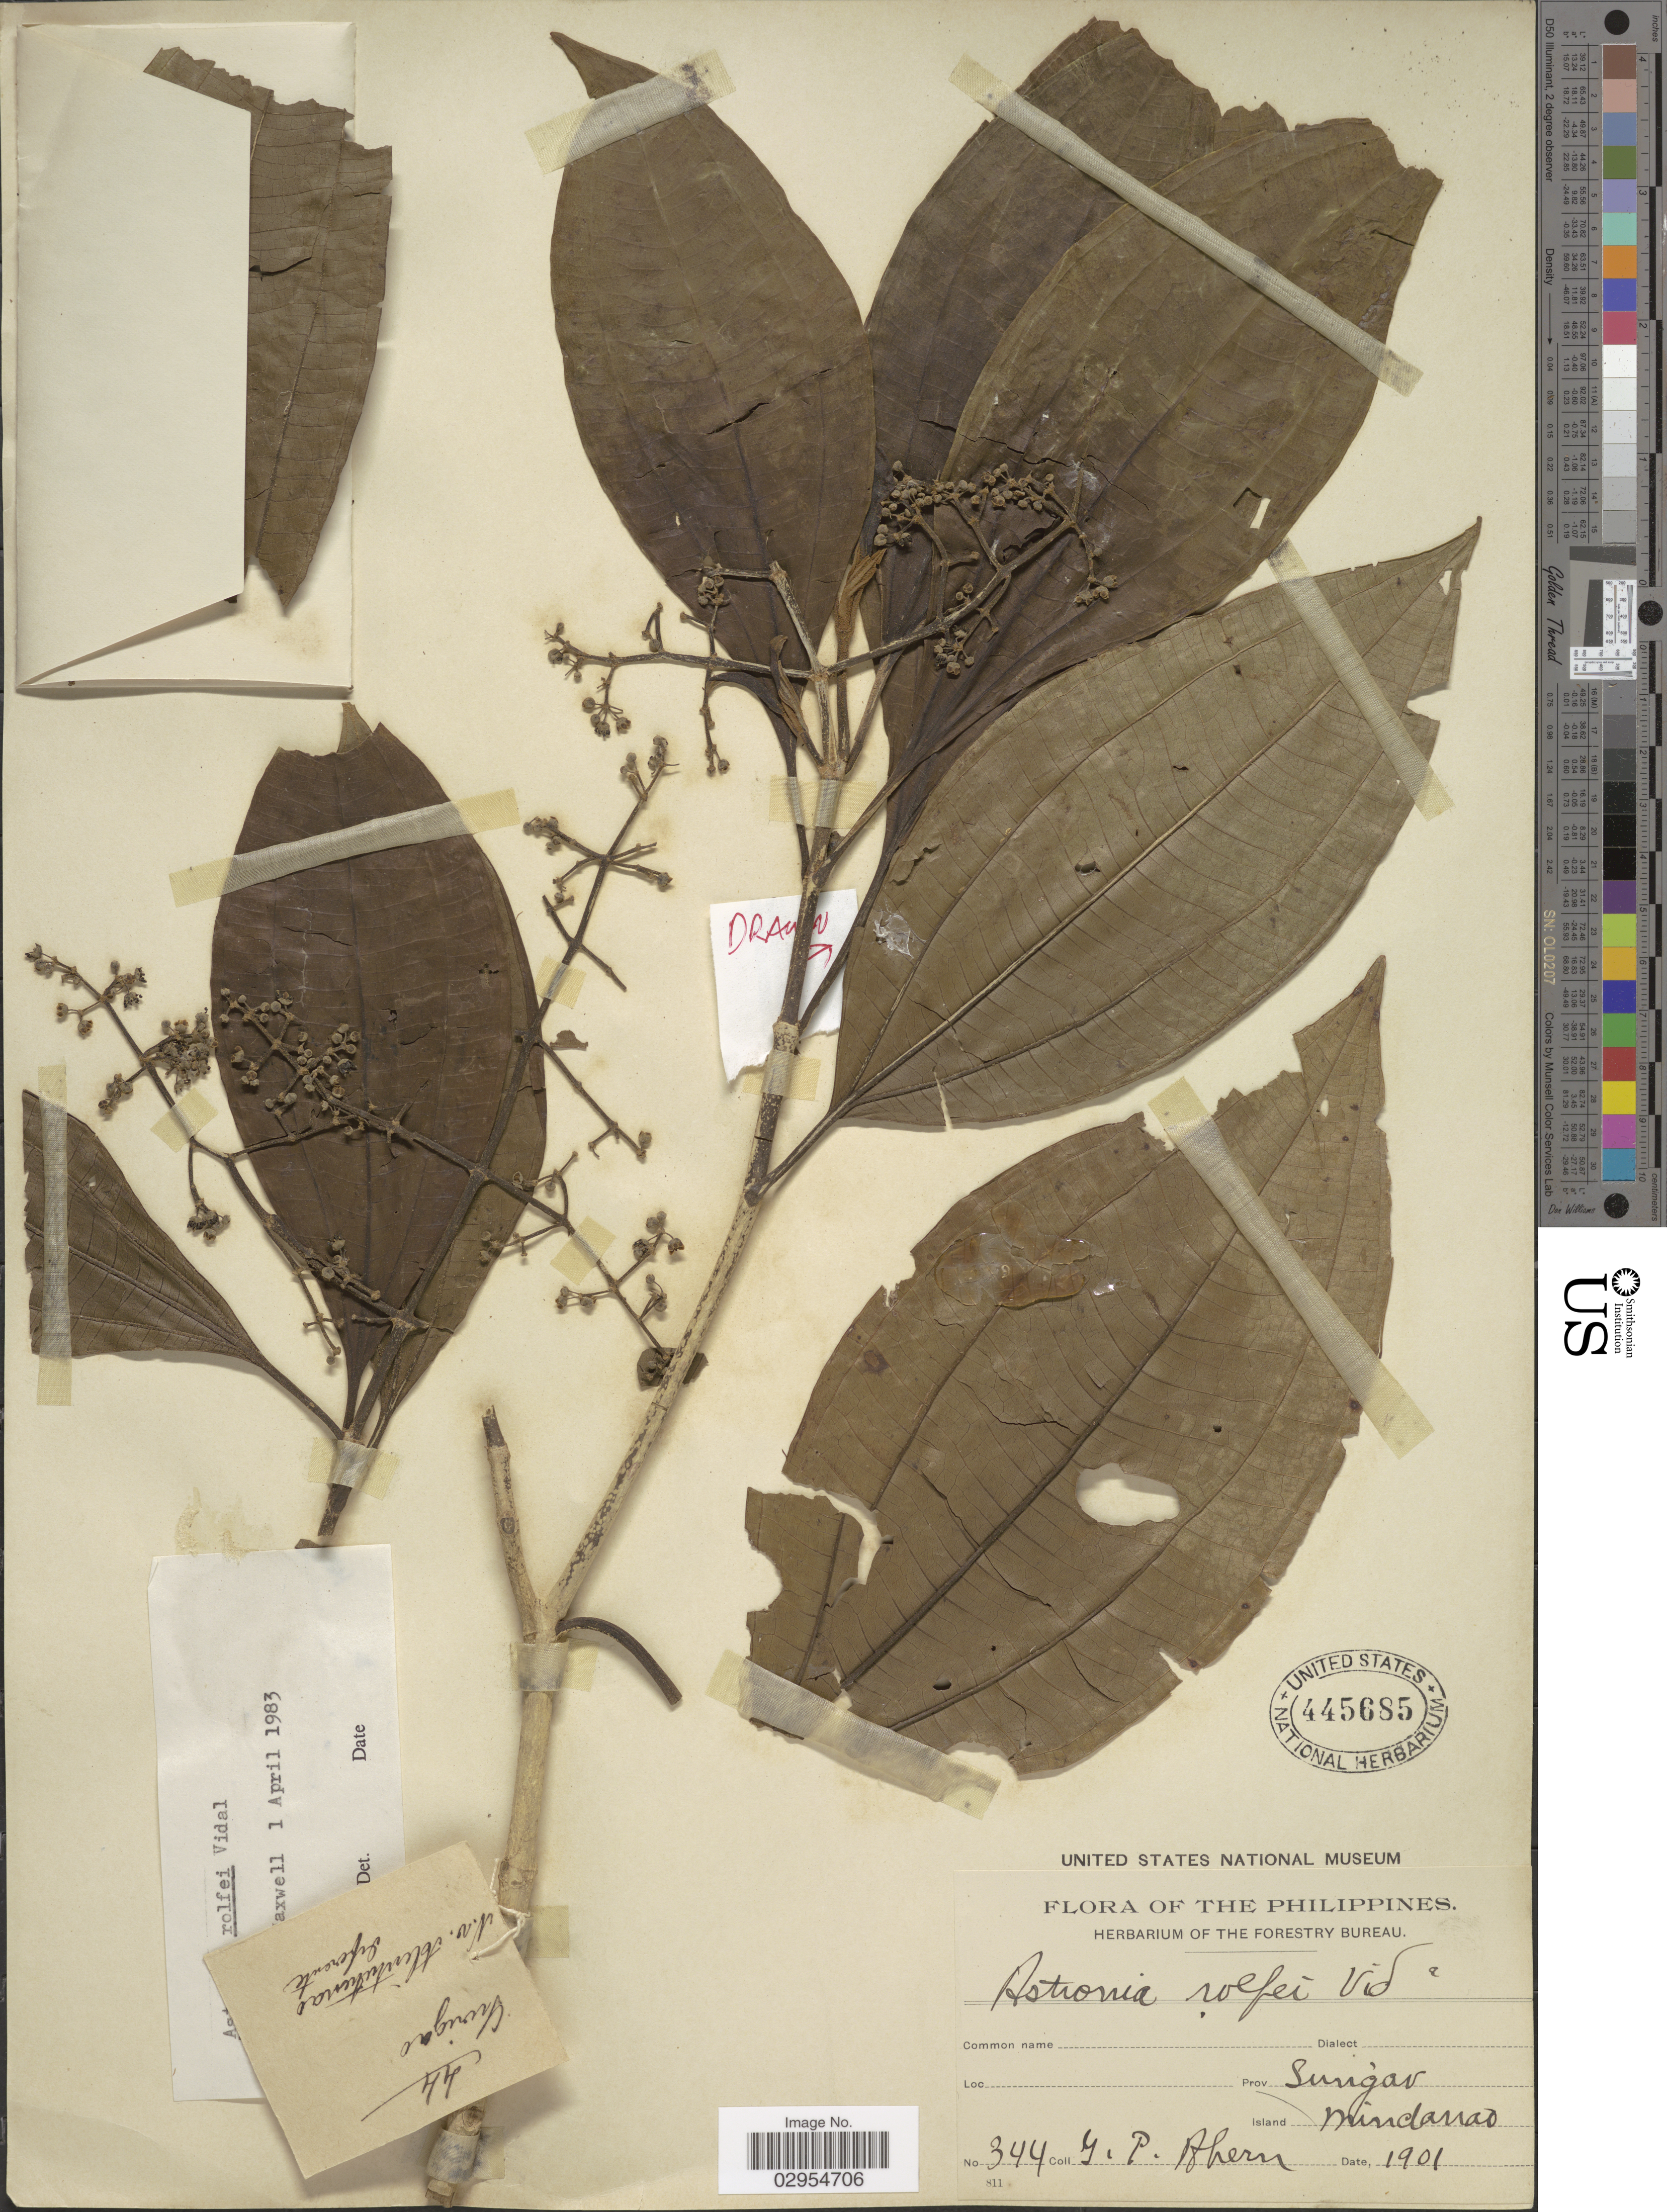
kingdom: Plantae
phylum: Tracheophyta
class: Magnoliopsida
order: Myrtales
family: Melastomataceae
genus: Astronia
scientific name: Astronia rolfei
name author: S. Vidal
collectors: G. Ahern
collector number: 344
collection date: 1901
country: Philippines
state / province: Caraga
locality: Surigao, Mindanao.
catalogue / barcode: US 445685